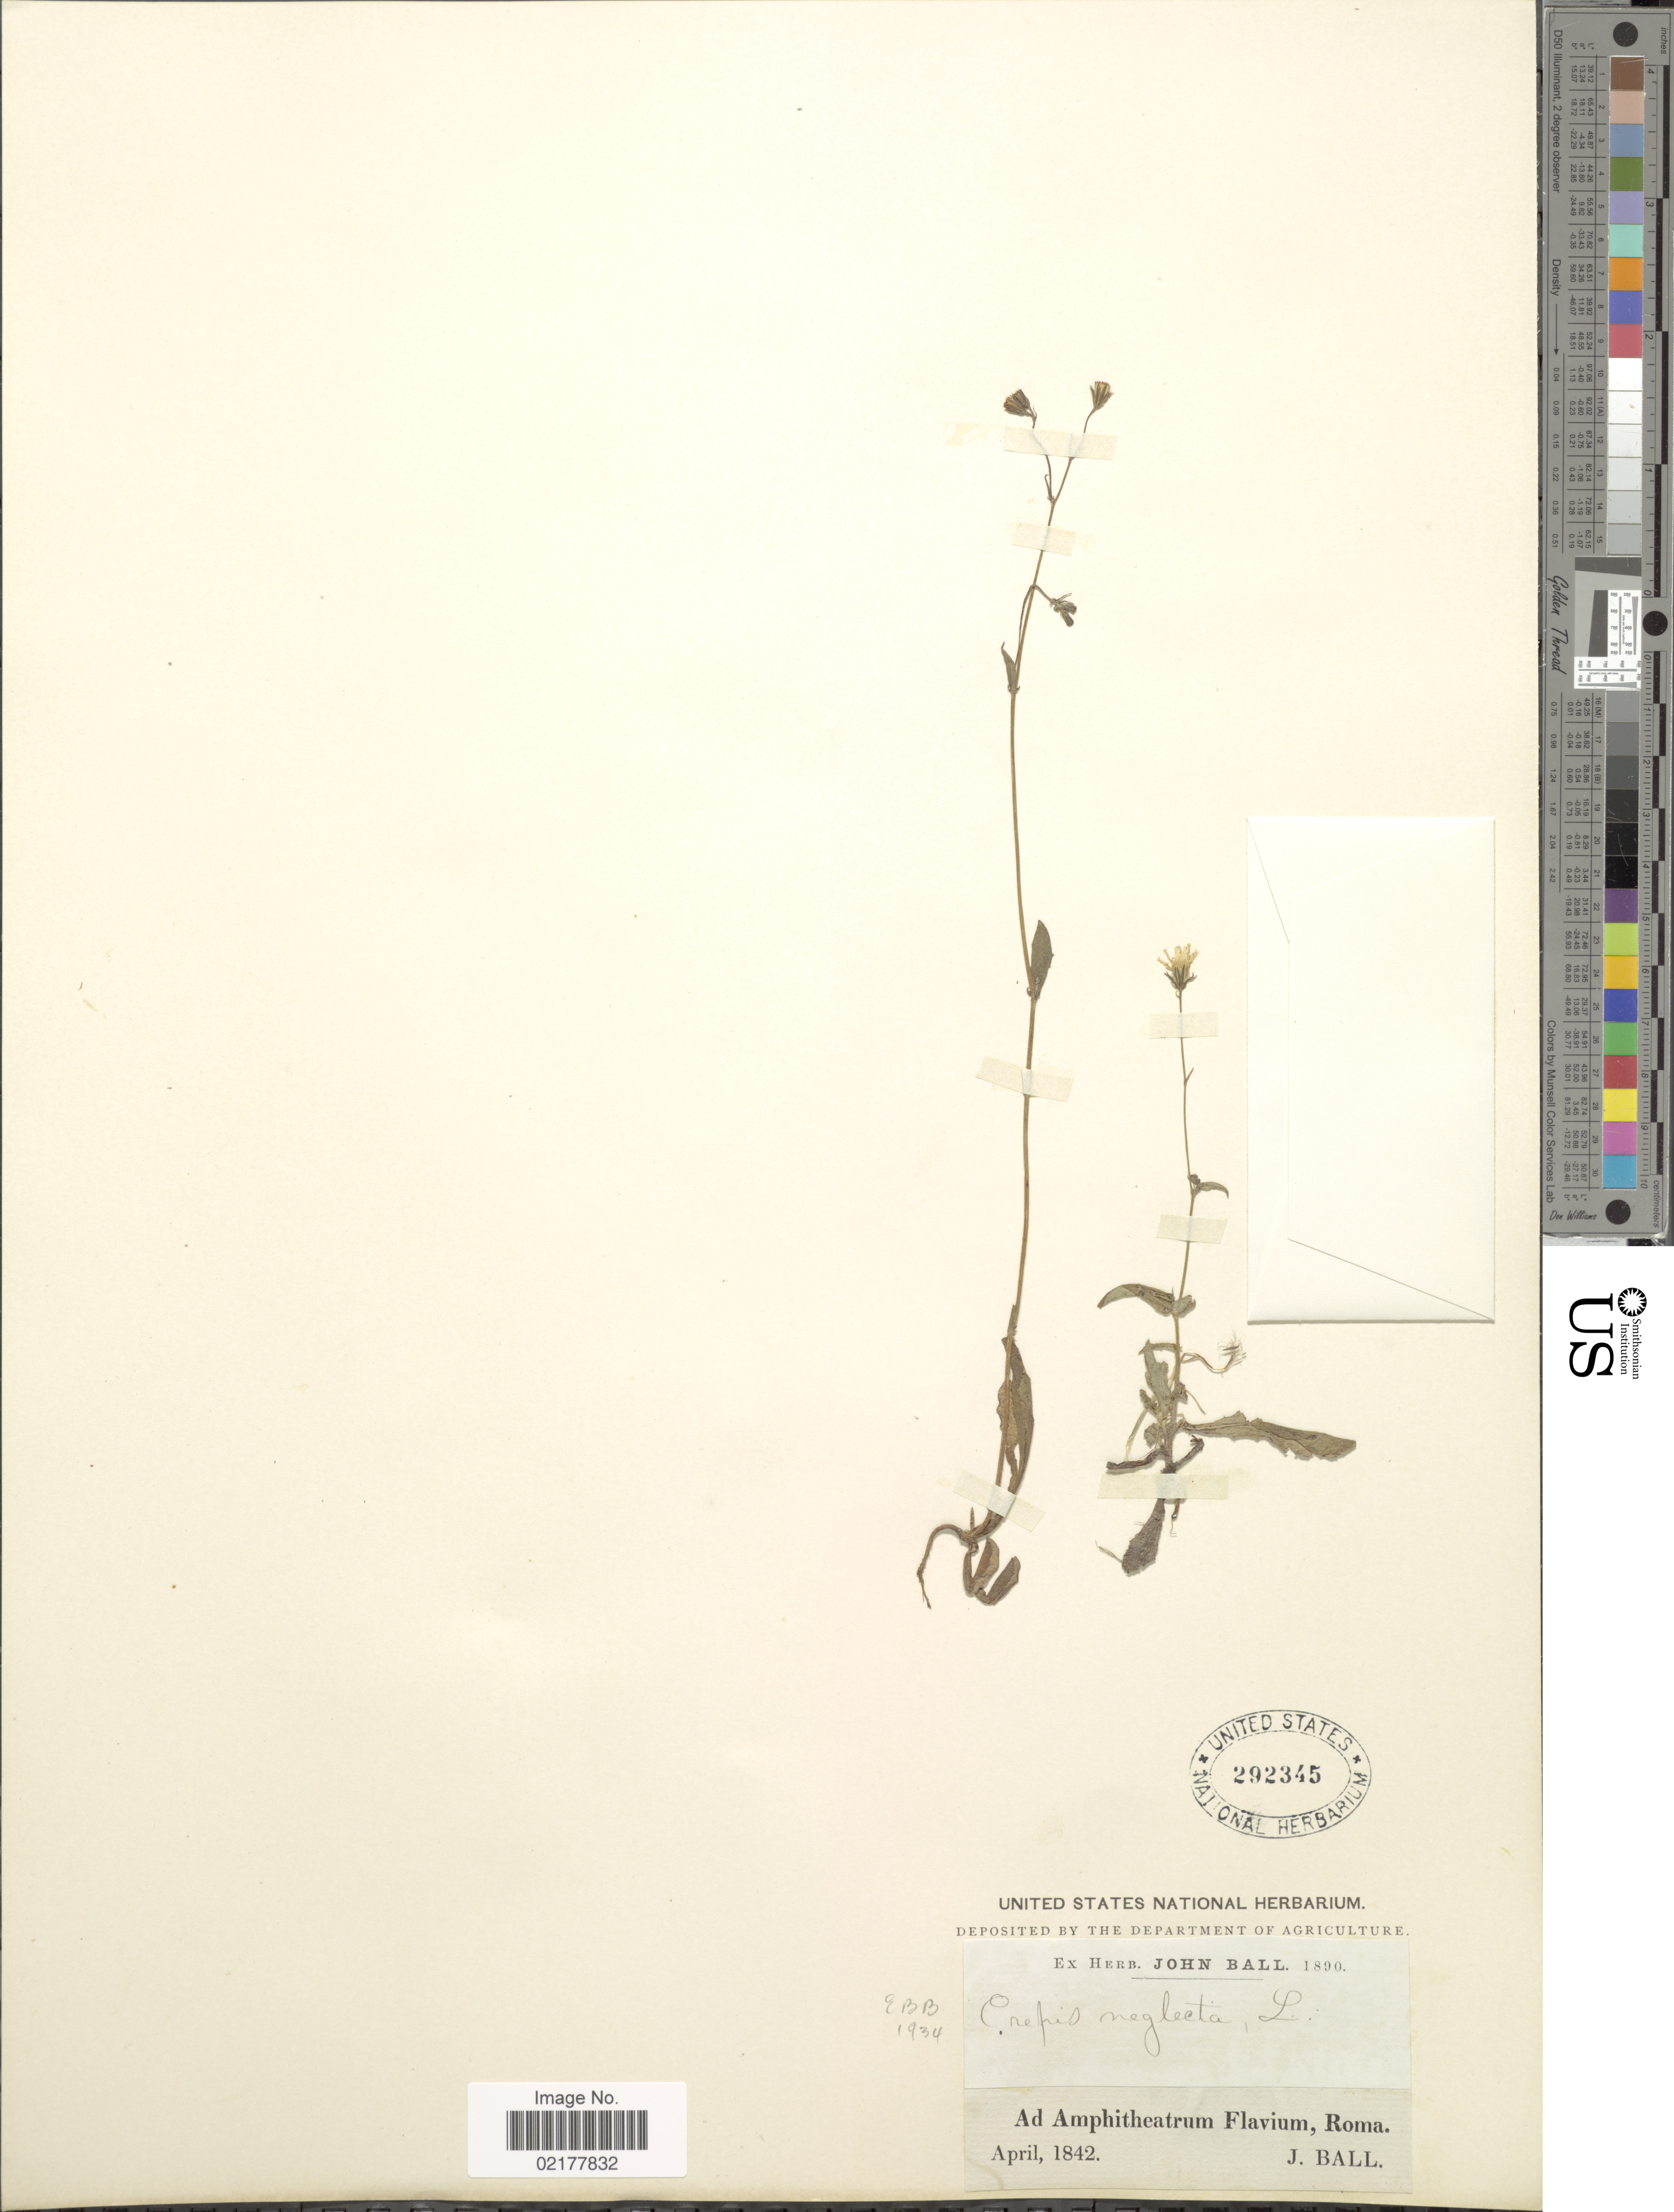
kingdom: Plantae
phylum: Tracheophyta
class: Magnoliopsida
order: Asterales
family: Asteraceae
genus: Crepis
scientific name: Crepis neglecta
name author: L.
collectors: J. Ball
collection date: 1842-04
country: Italy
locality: Ad Amphitheatrum Flavium, Roma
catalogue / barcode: US 292345